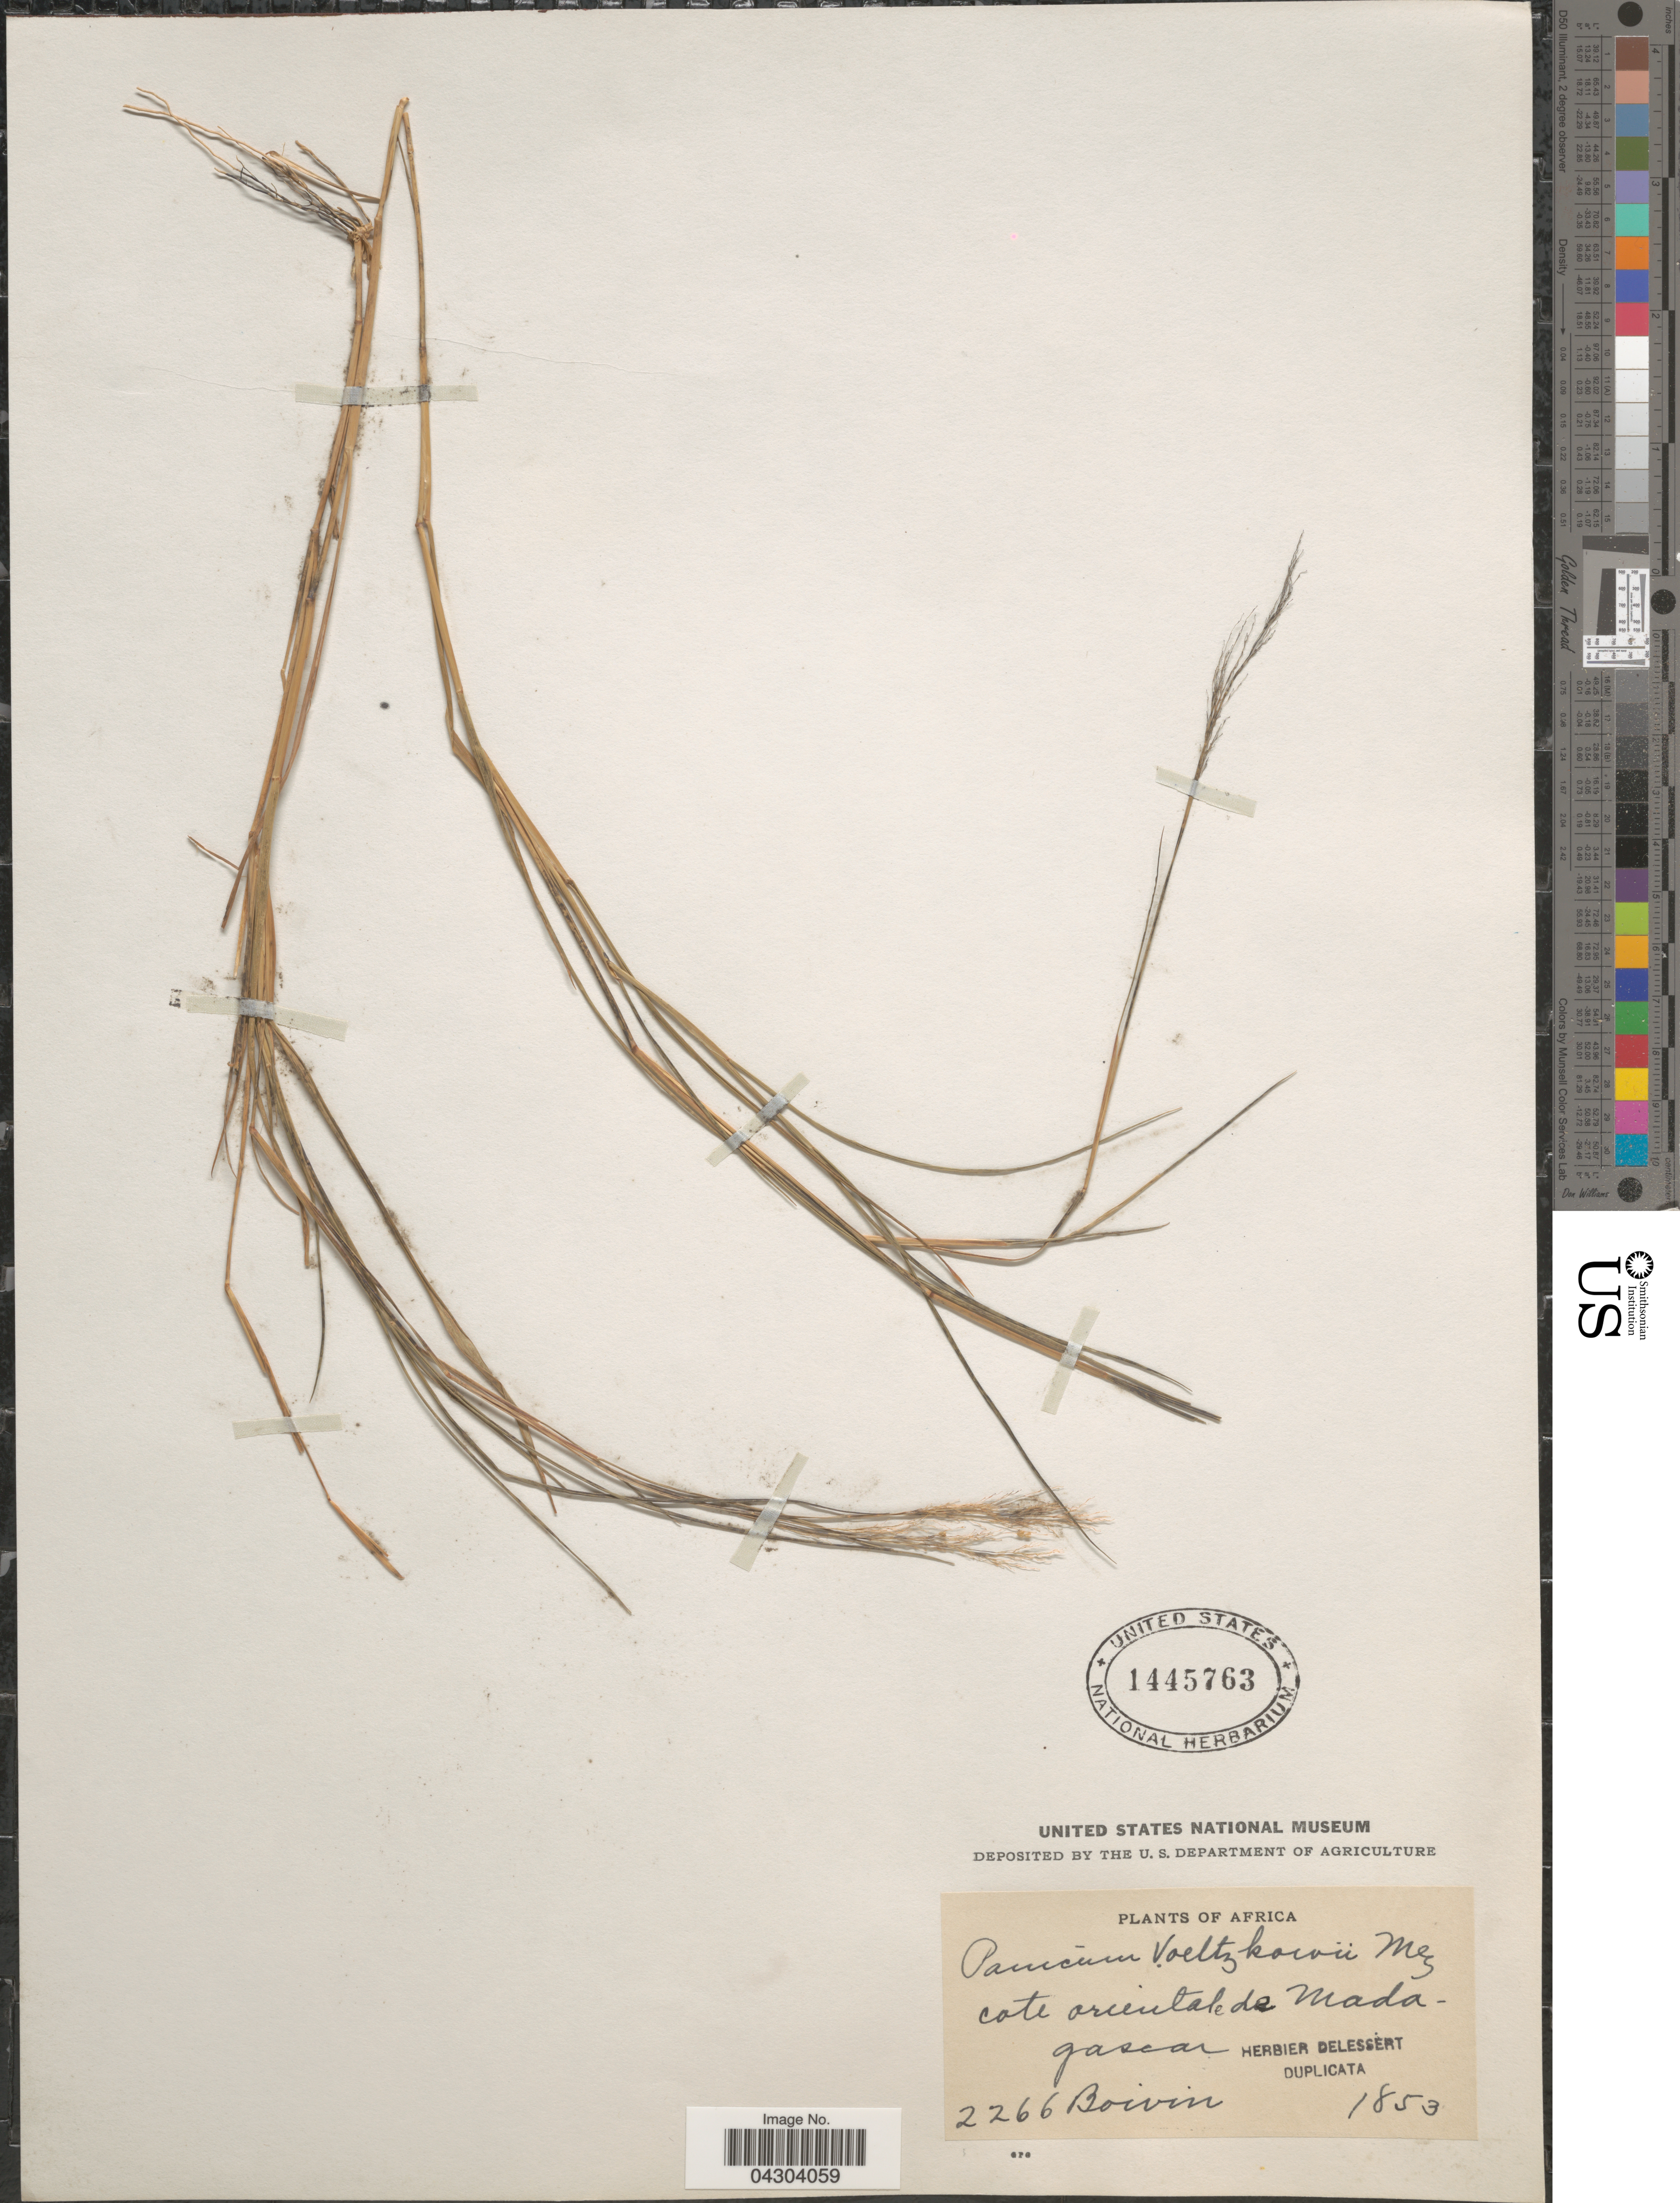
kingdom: Plantae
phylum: Tracheophyta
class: Liliopsida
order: Poales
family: Poaceae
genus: Panicum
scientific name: Panicum voeltzkowii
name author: Mez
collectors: -- Boivin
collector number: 2266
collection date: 1853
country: Madagascar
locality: Cote orientale de Madagascar.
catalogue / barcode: US 1445763